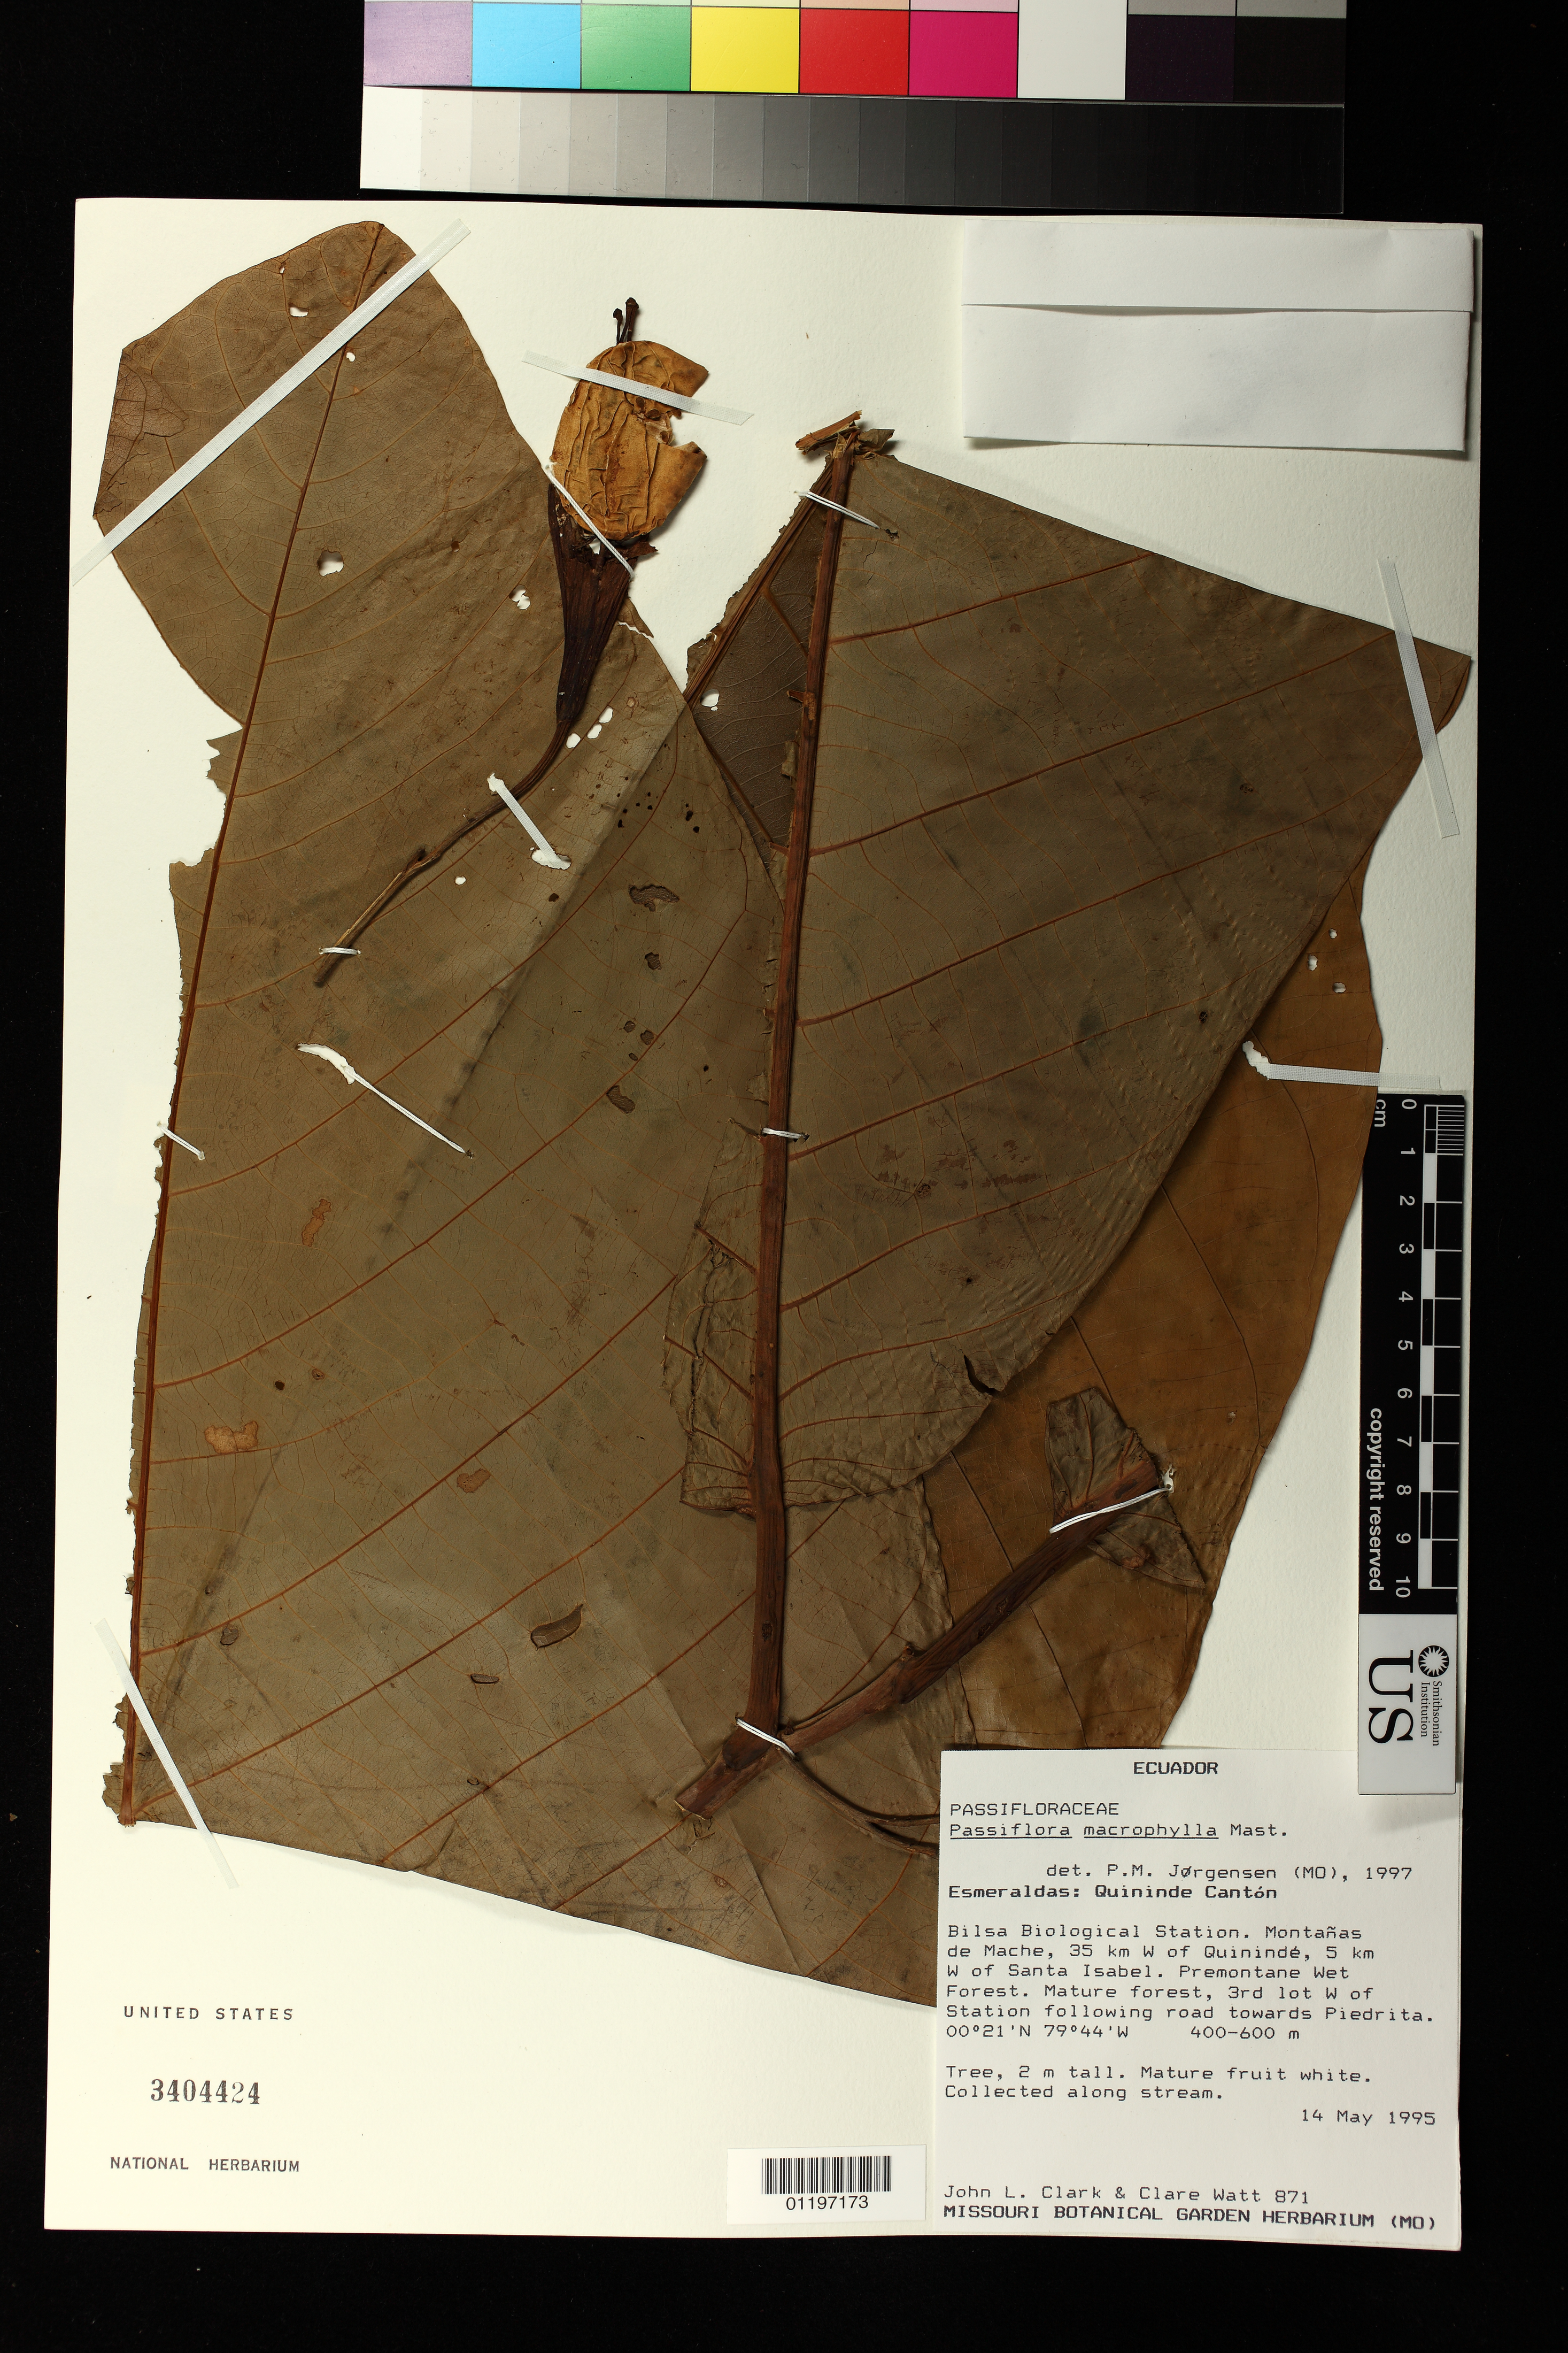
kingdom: Plantae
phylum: Tracheophyta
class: Magnoliopsida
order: Malpighiales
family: Passifloraceae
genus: Passiflora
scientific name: Passiflora macrophylla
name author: Mast.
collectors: J. L. Clark & C. Watt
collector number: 871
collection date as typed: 14 May 1995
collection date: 1995-05-14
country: Ecuador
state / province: Esmeraldas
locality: Esmeraldas: Quininde Cantón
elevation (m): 400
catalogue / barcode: US 3404424